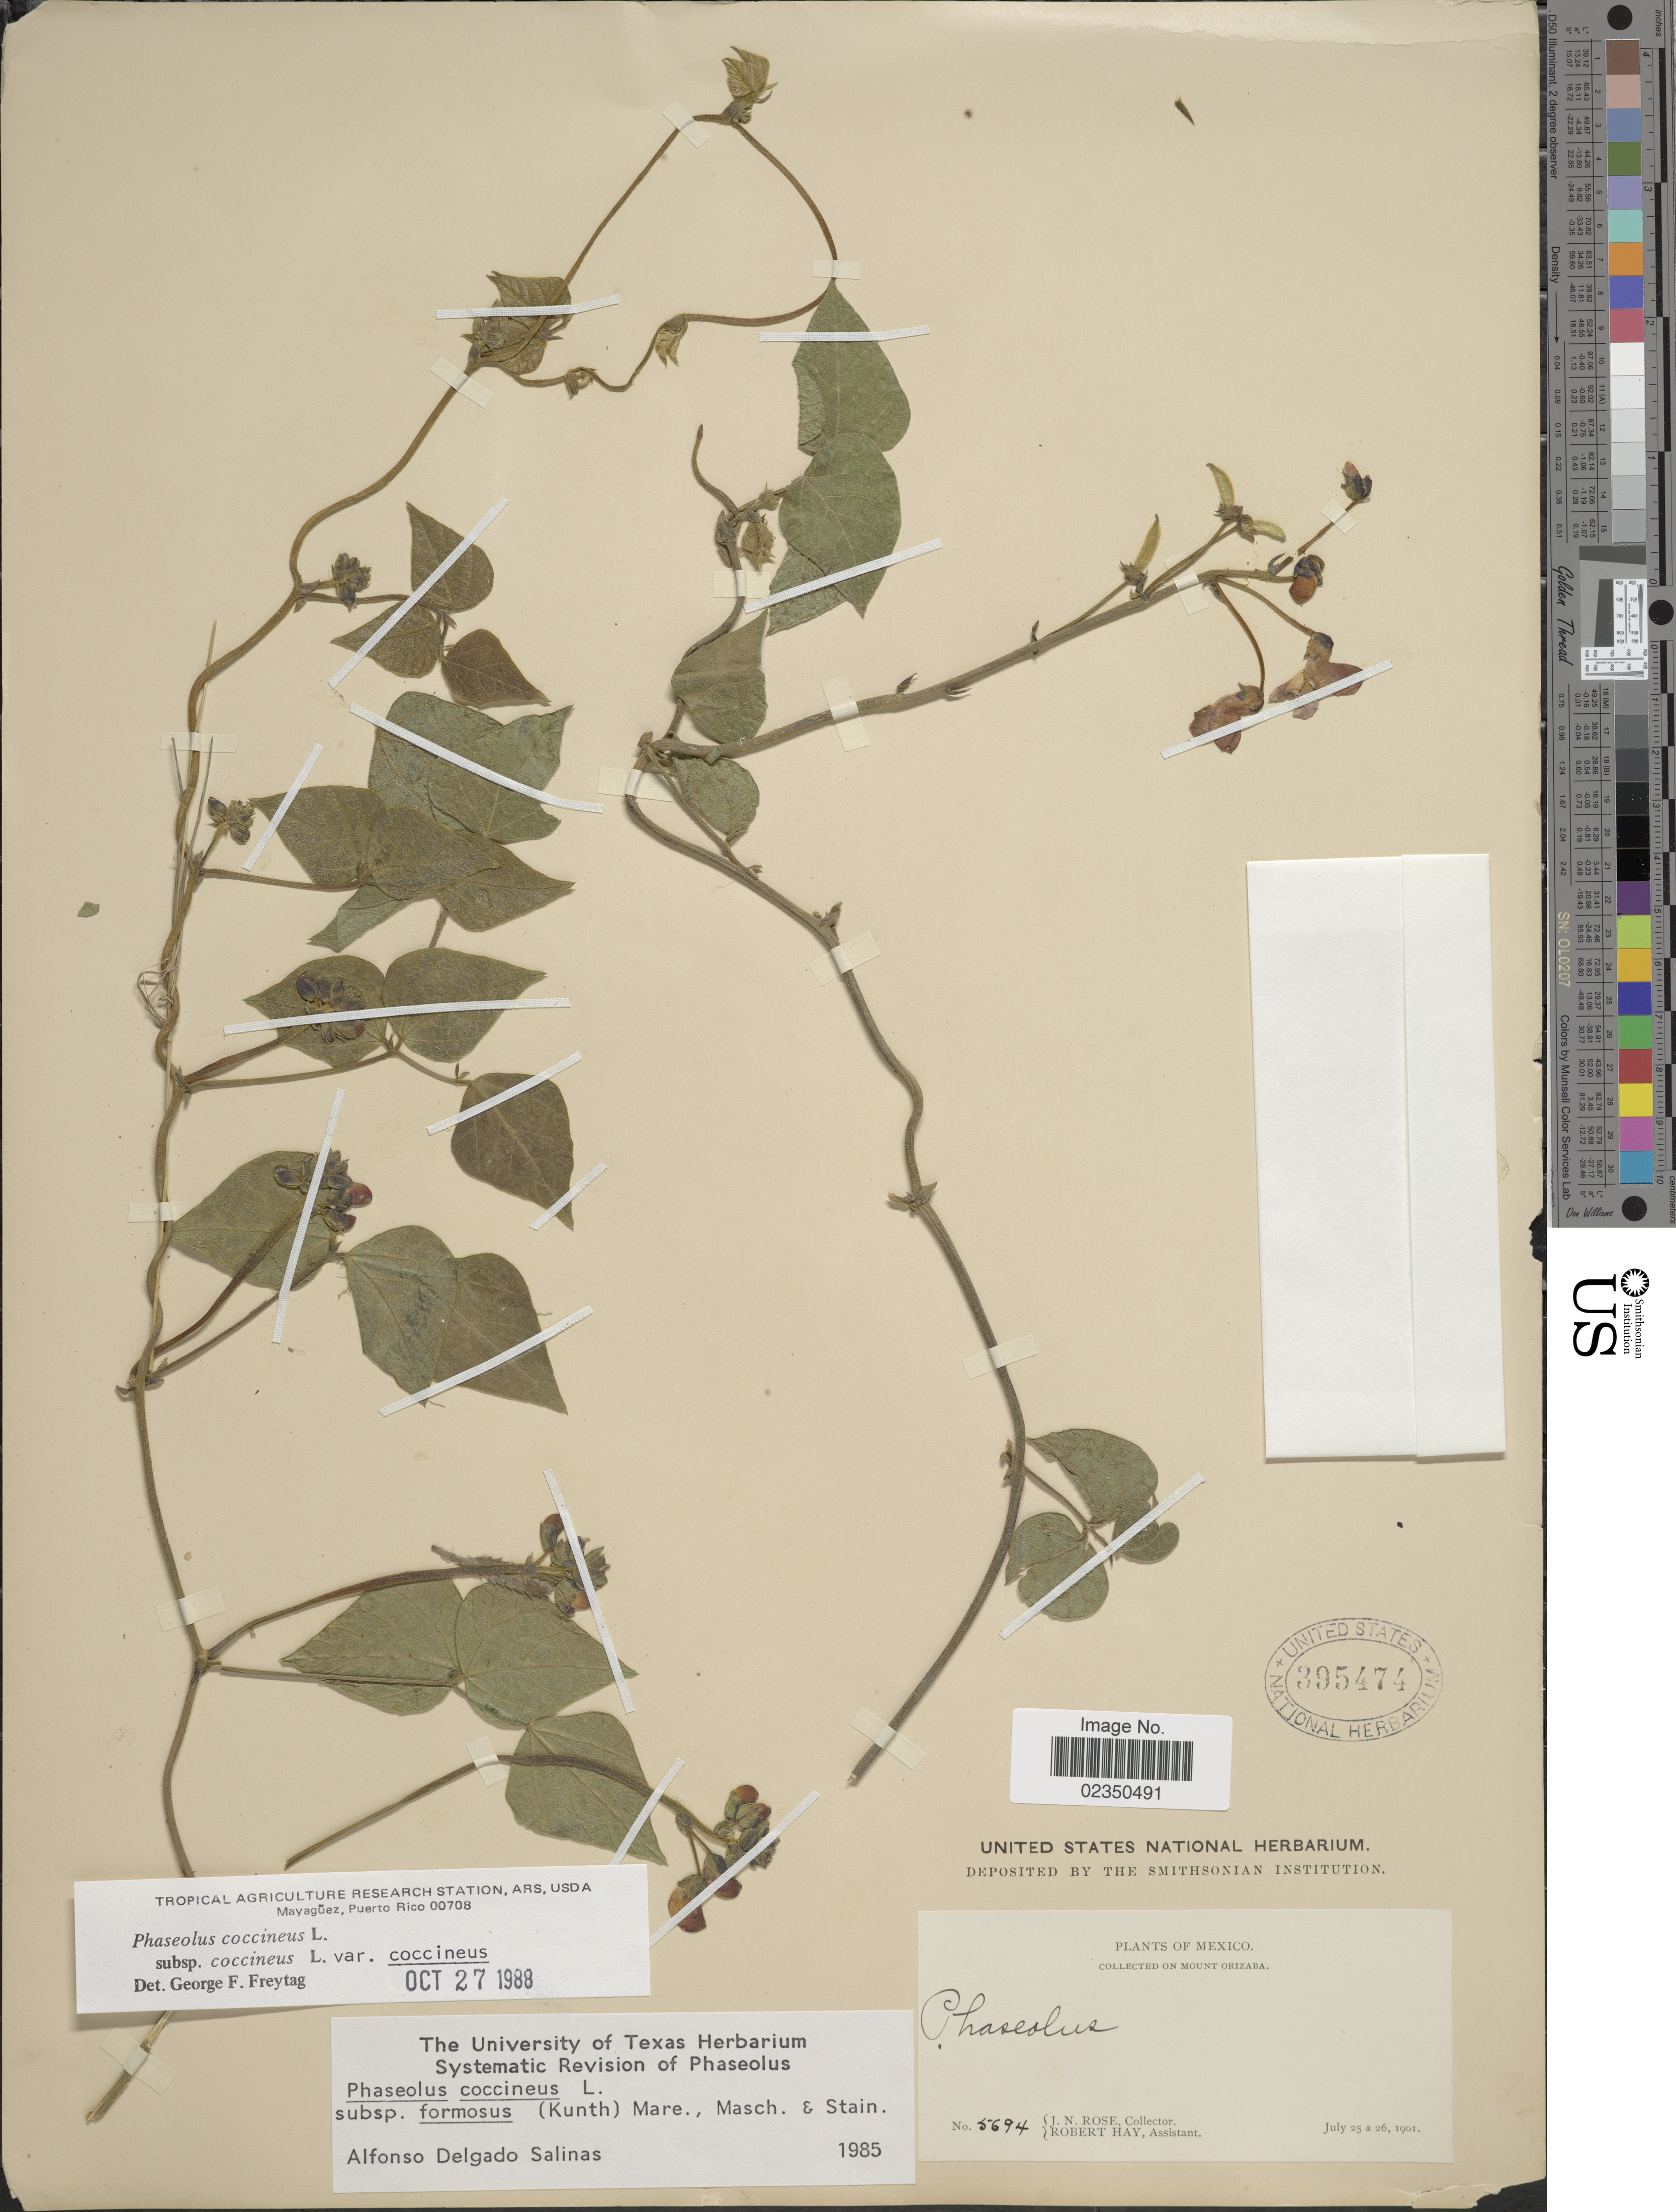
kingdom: Plantae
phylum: Tracheophyta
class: Magnoliopsida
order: Fabales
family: Fabaceae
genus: Phaseolus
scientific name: Phaseolus coccineus var. coccineus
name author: L.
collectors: J. N. Rose & R. Hay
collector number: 5694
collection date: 1901-07-25/1901-07-26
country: Mexico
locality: On Mount Orizaba.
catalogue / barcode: US 395474